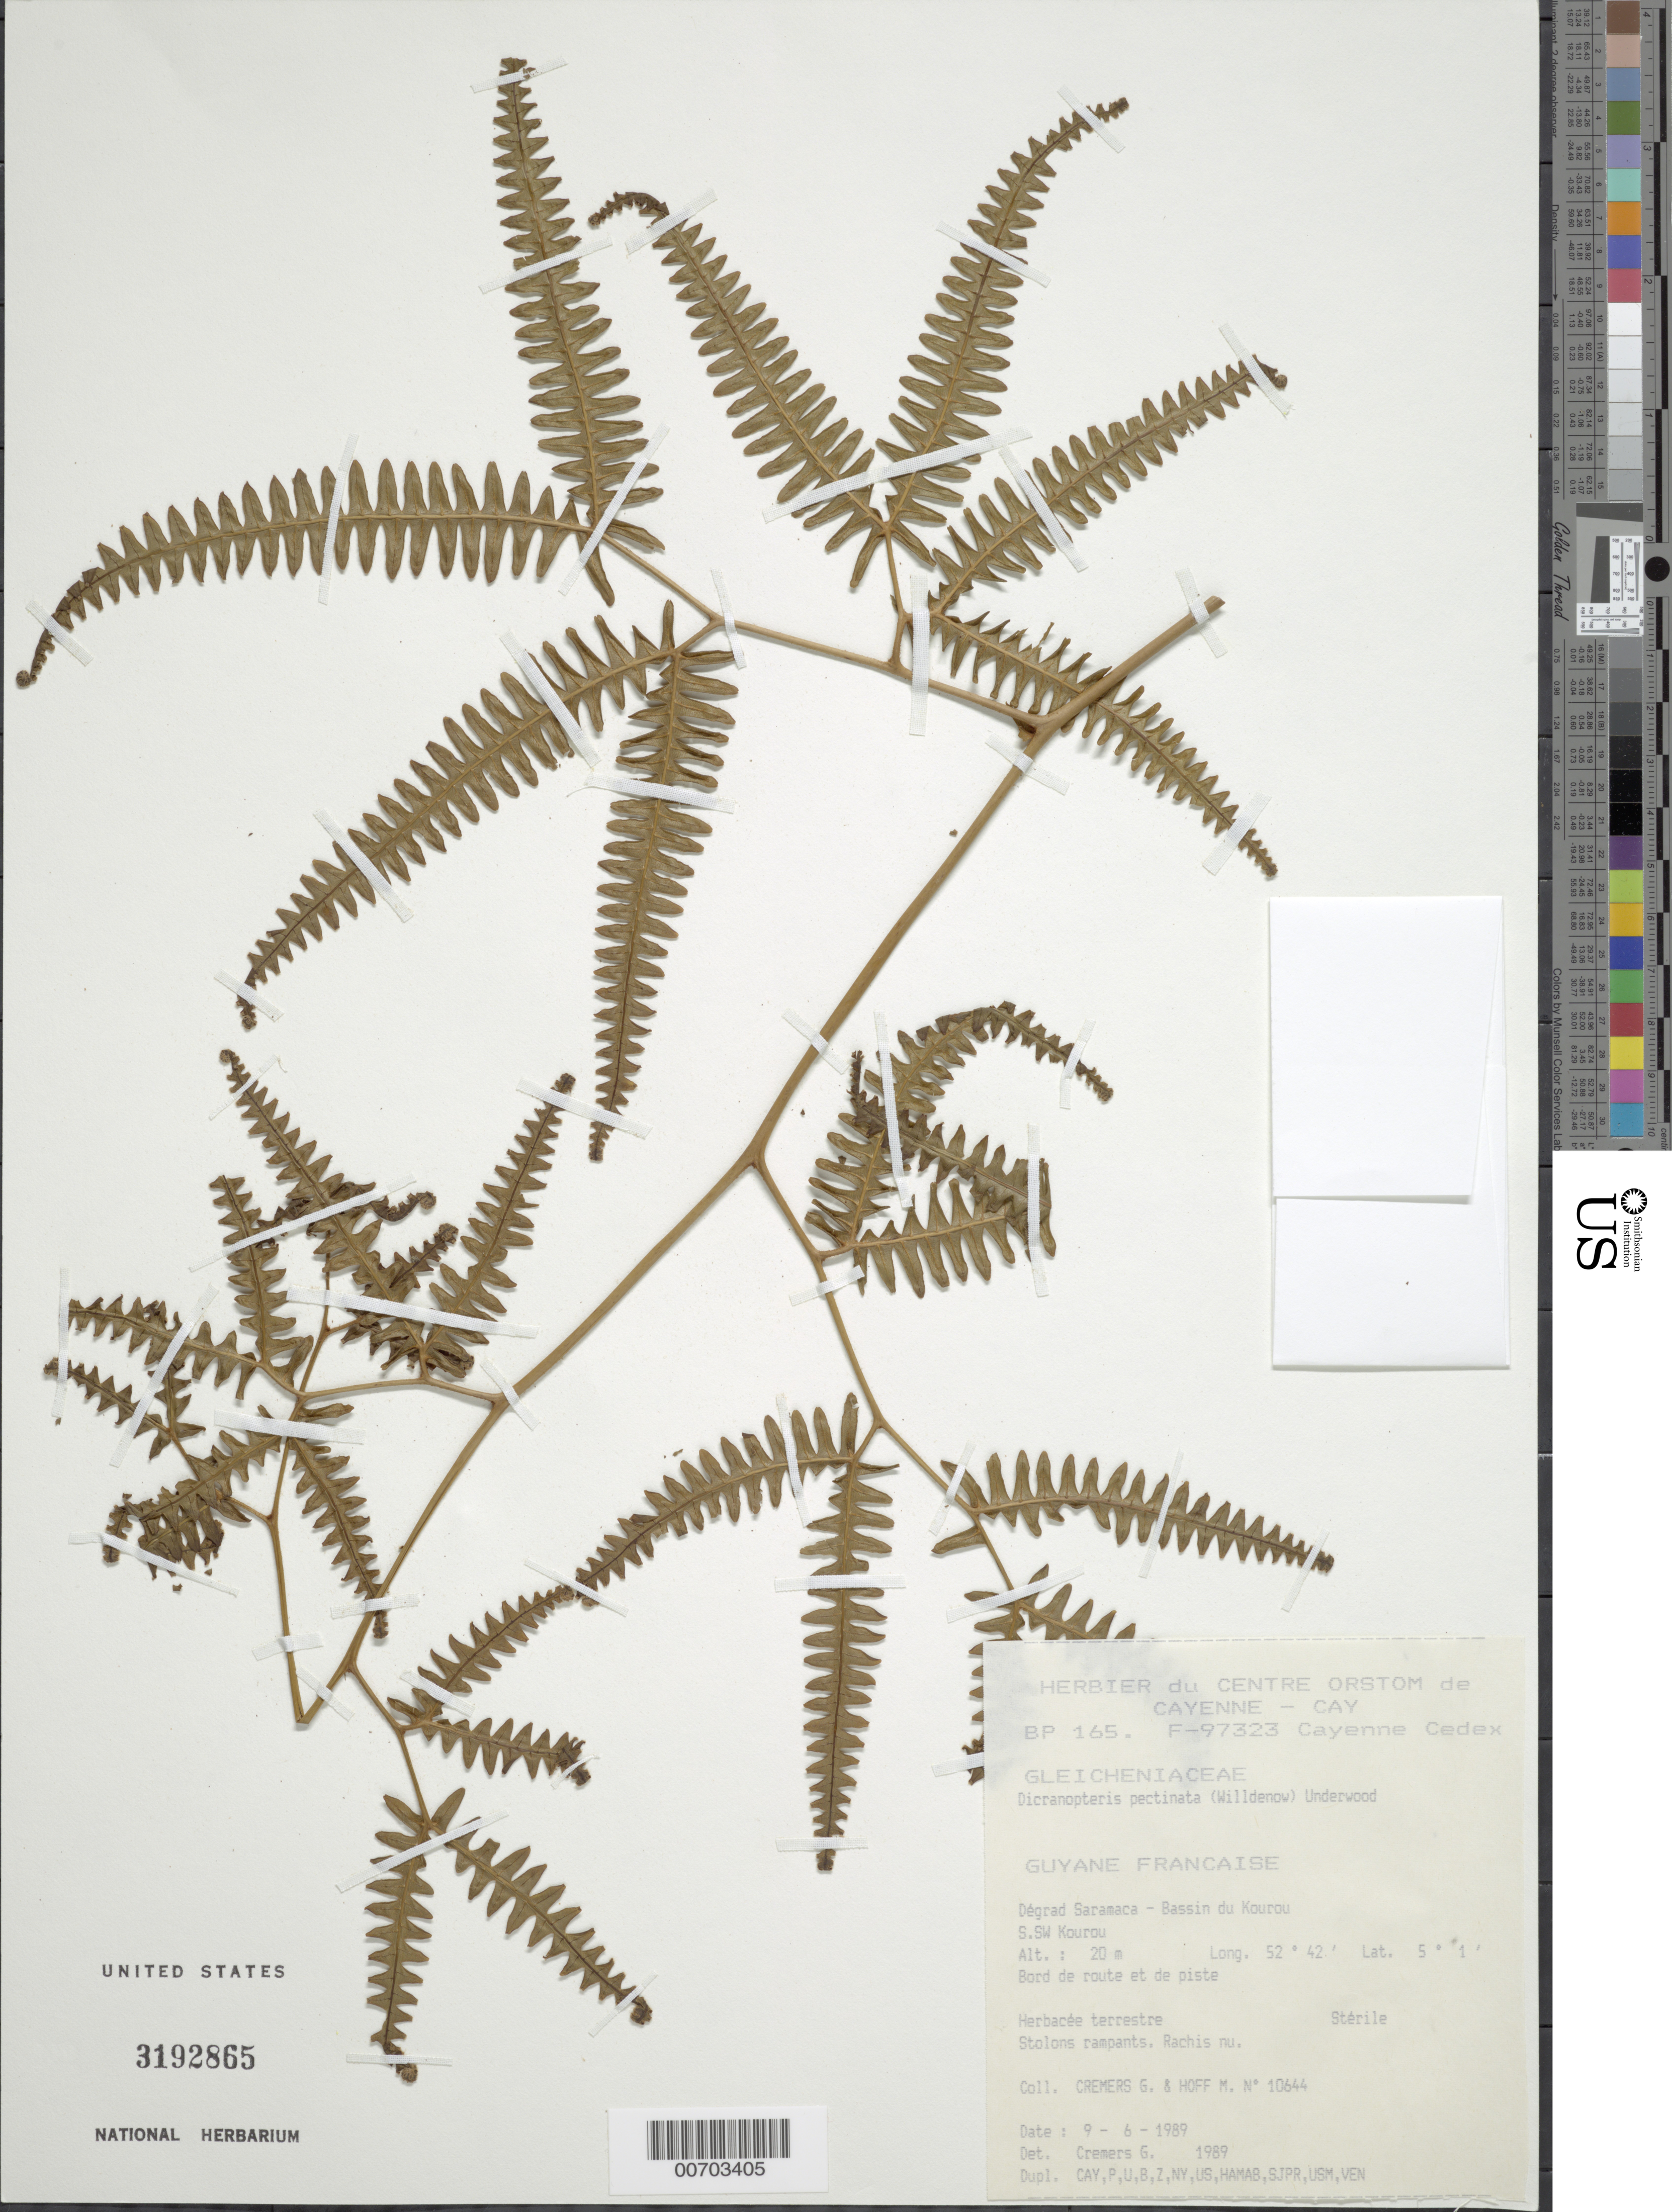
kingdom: Plantae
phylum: Tracheophyta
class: Polypodiopsida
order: Gleicheniales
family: Gleicheniaceae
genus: Gleichenella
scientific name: Gleichenella pectinata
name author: (Willd.) Ching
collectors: G. Cremers & M. Hoff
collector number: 10644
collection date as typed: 9-Jun-89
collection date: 1989-06-09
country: French Guiana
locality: Dégrad Saramaca, Bassin du Kourou, SSW Kourou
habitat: Along road and trail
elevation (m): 20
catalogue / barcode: US 3192865